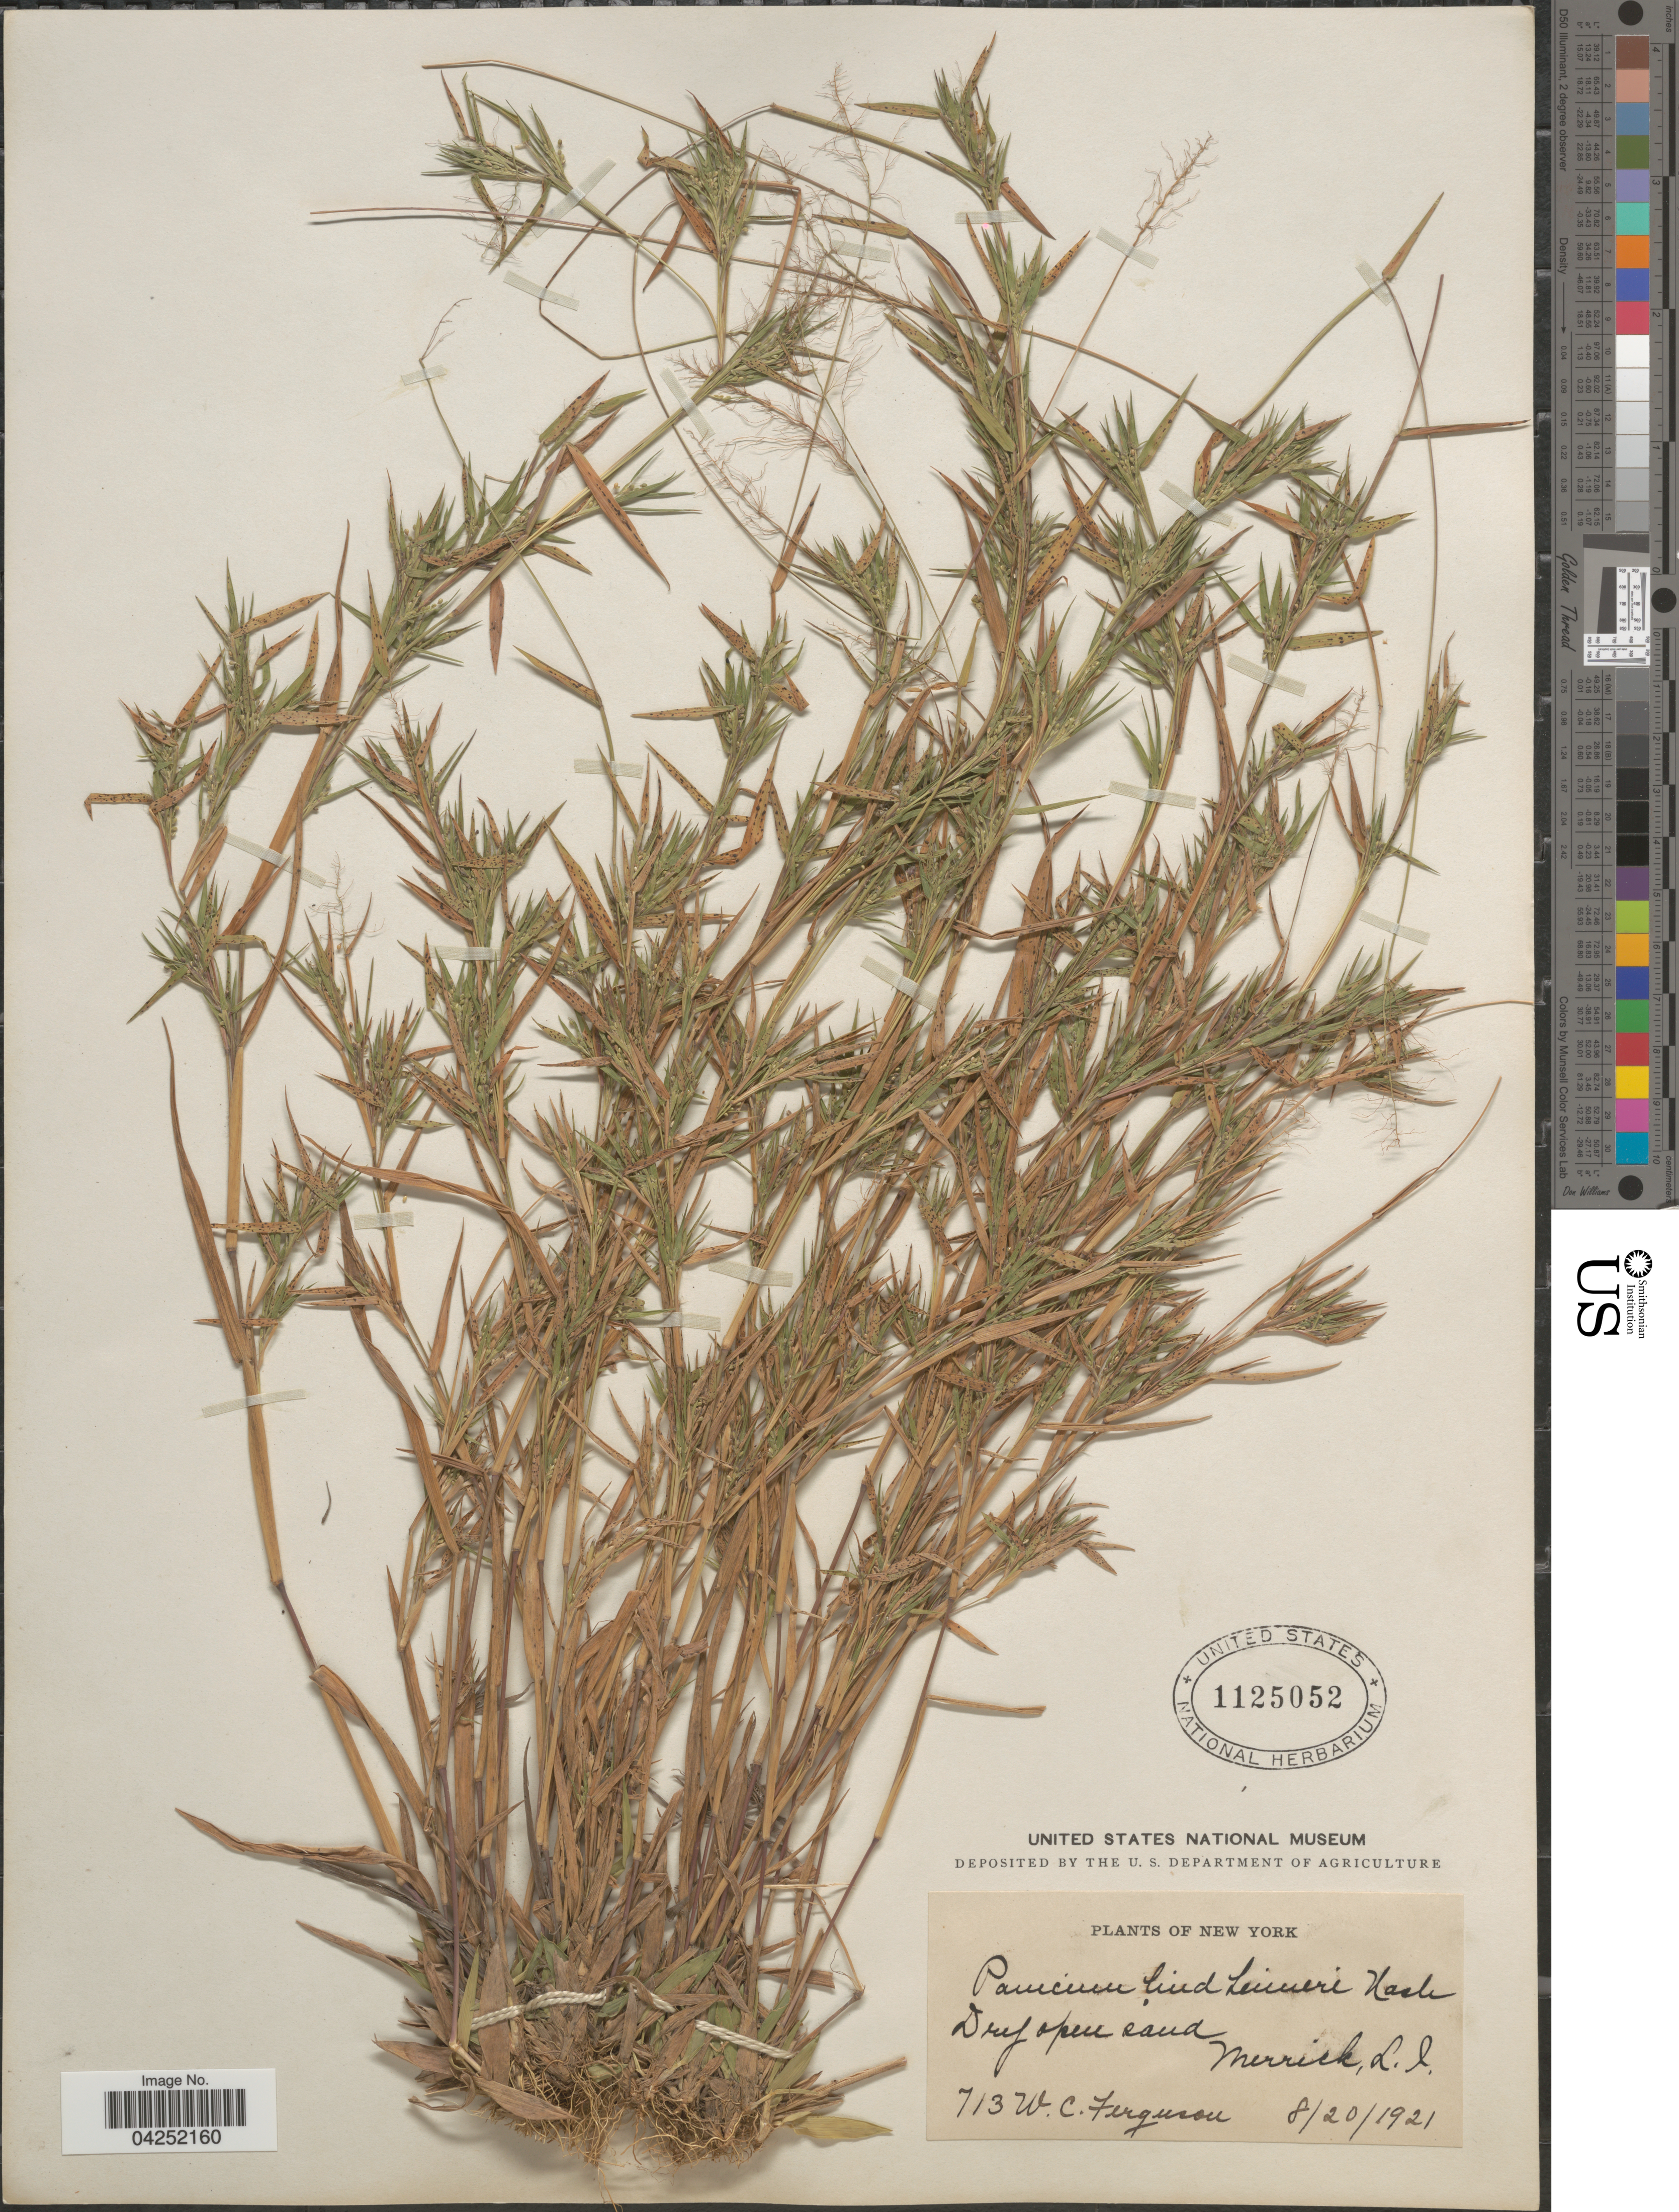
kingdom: Plantae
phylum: Tracheophyta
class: Liliopsida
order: Poales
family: Poaceae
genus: Dichanthelium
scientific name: Dichanthelium acuminatum var. lindheimeri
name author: (Nash) Gould & C.A. Clark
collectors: W. Ferguson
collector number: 713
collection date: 1921-08-20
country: United States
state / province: New York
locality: Merrick, L.I.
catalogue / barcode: US 1125052